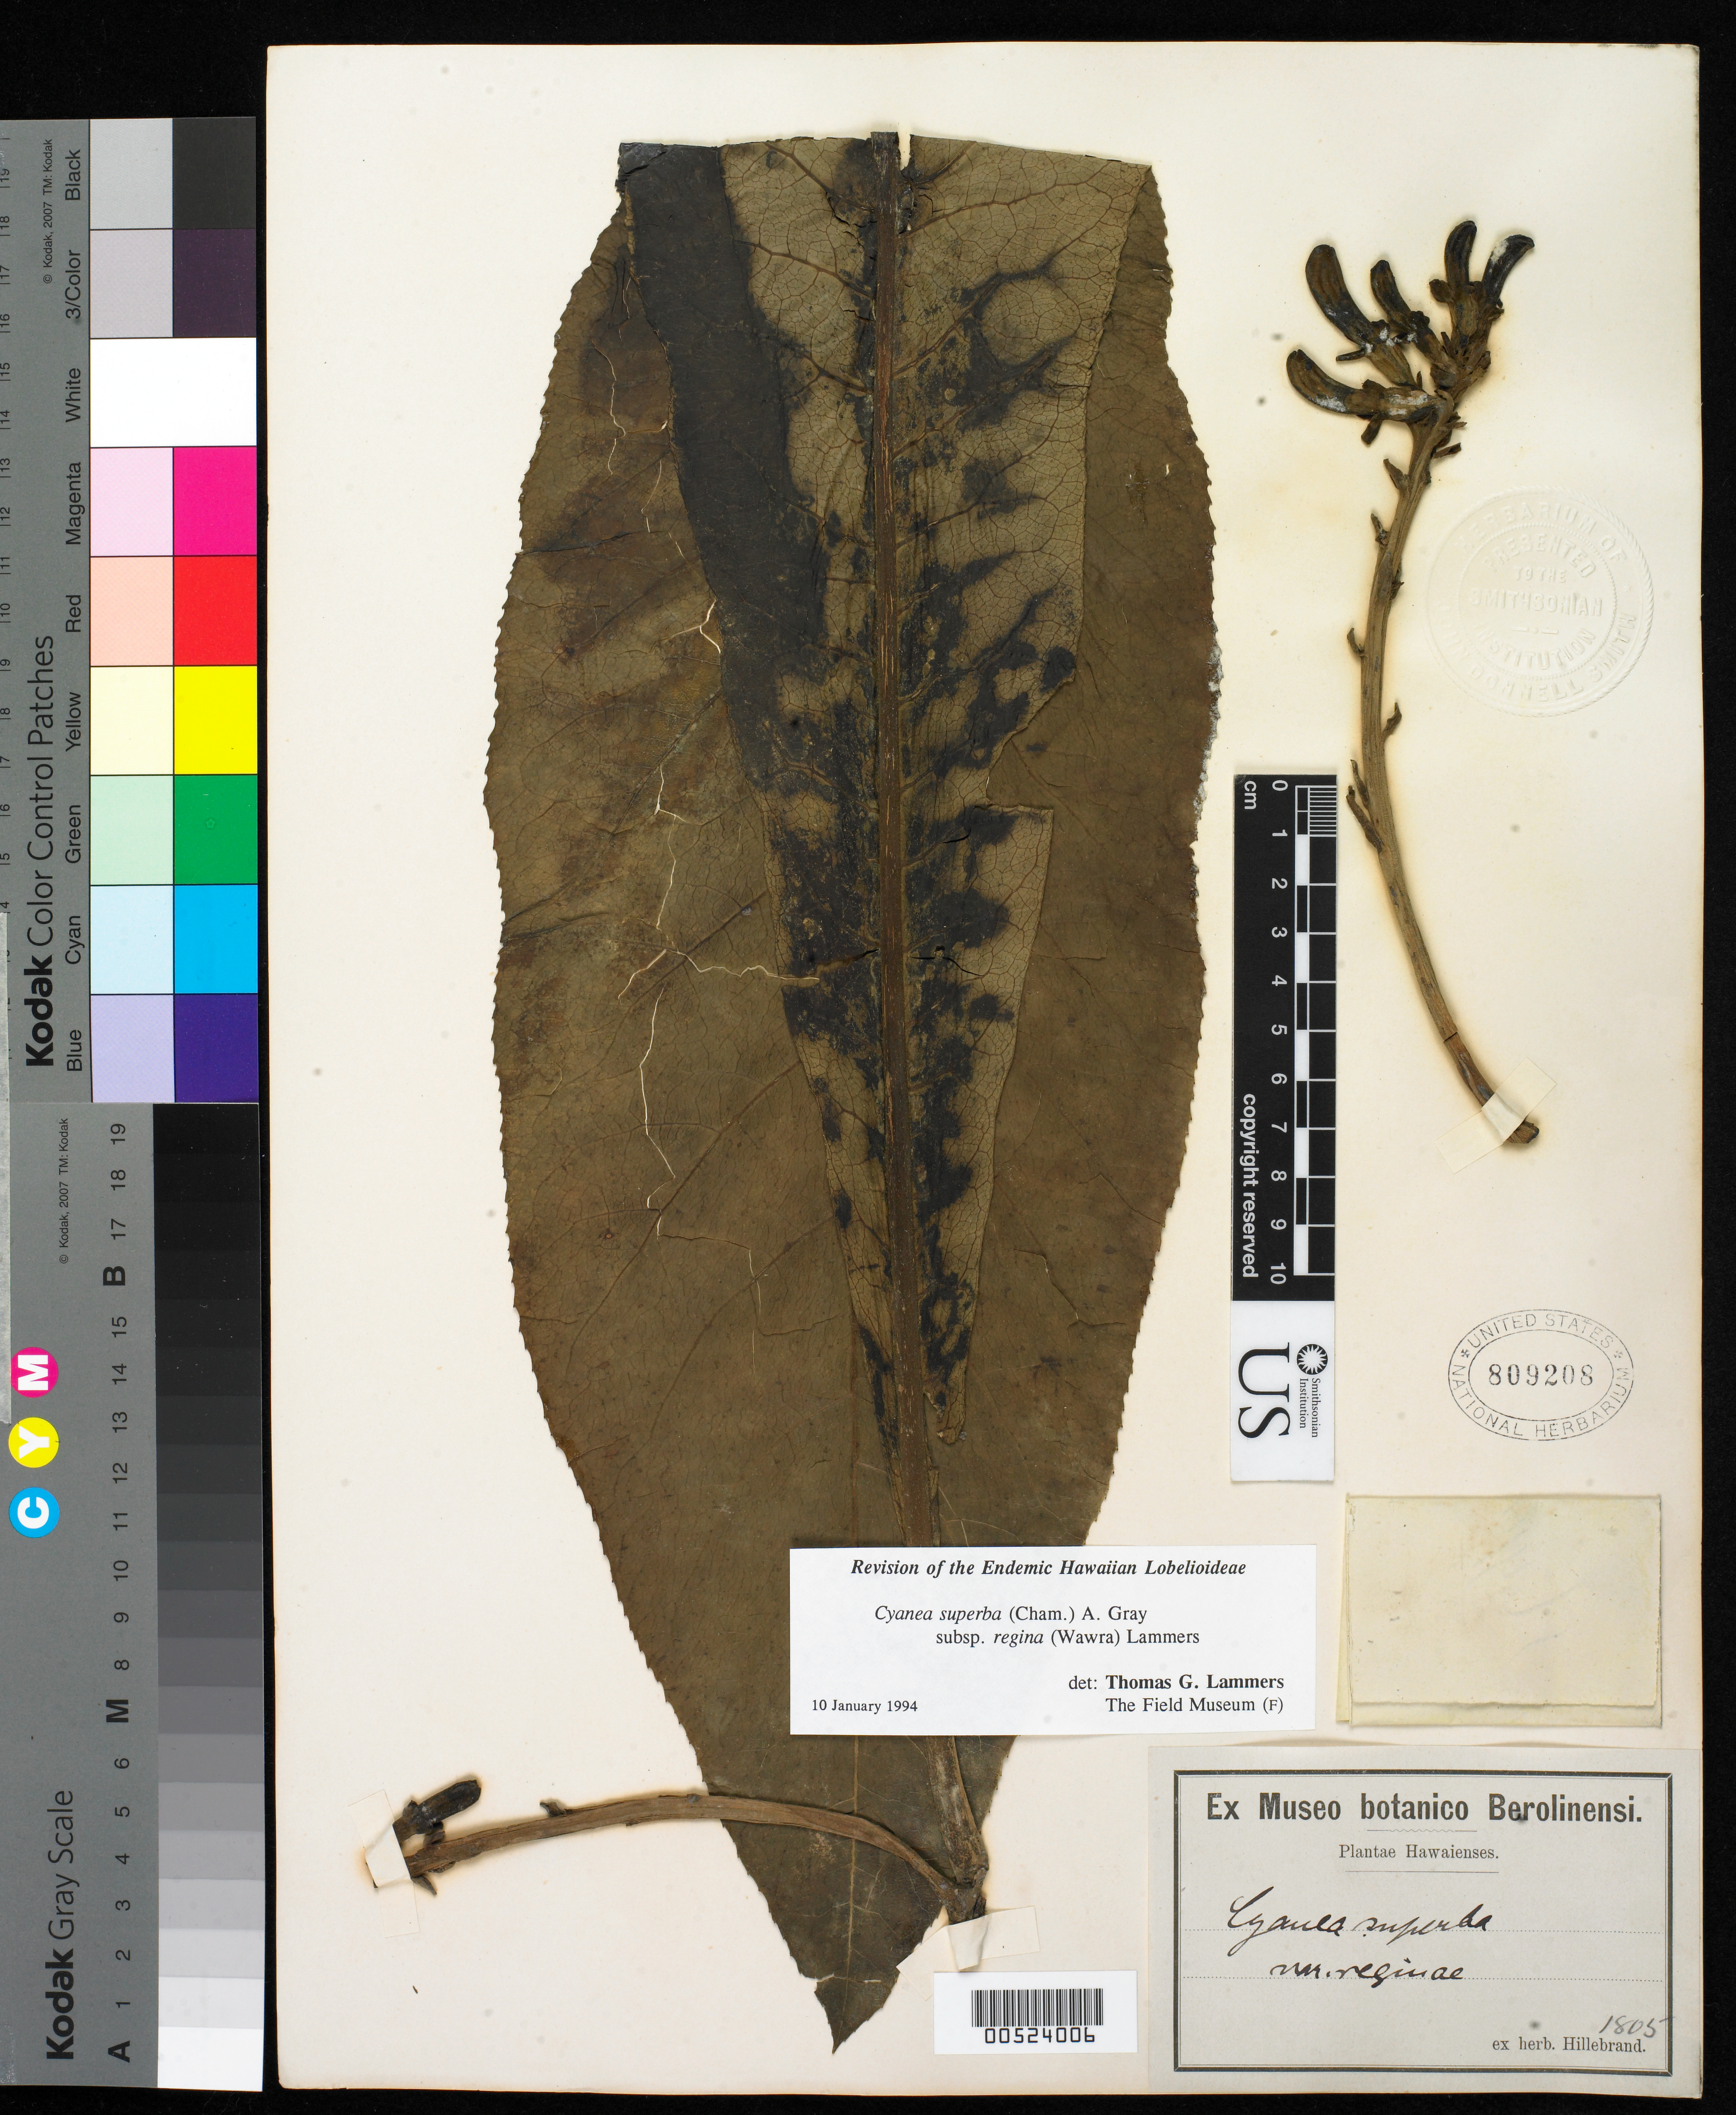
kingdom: Plantae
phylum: Tracheophyta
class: Magnoliopsida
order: Asterales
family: Campanulaceae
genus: Cyanea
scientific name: Cyanea superba subsp. regina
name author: (Wawra) Lammers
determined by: Lammers, T. G.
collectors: W. Hillebrand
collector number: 1805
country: United States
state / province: Hawaii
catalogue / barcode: US 809208